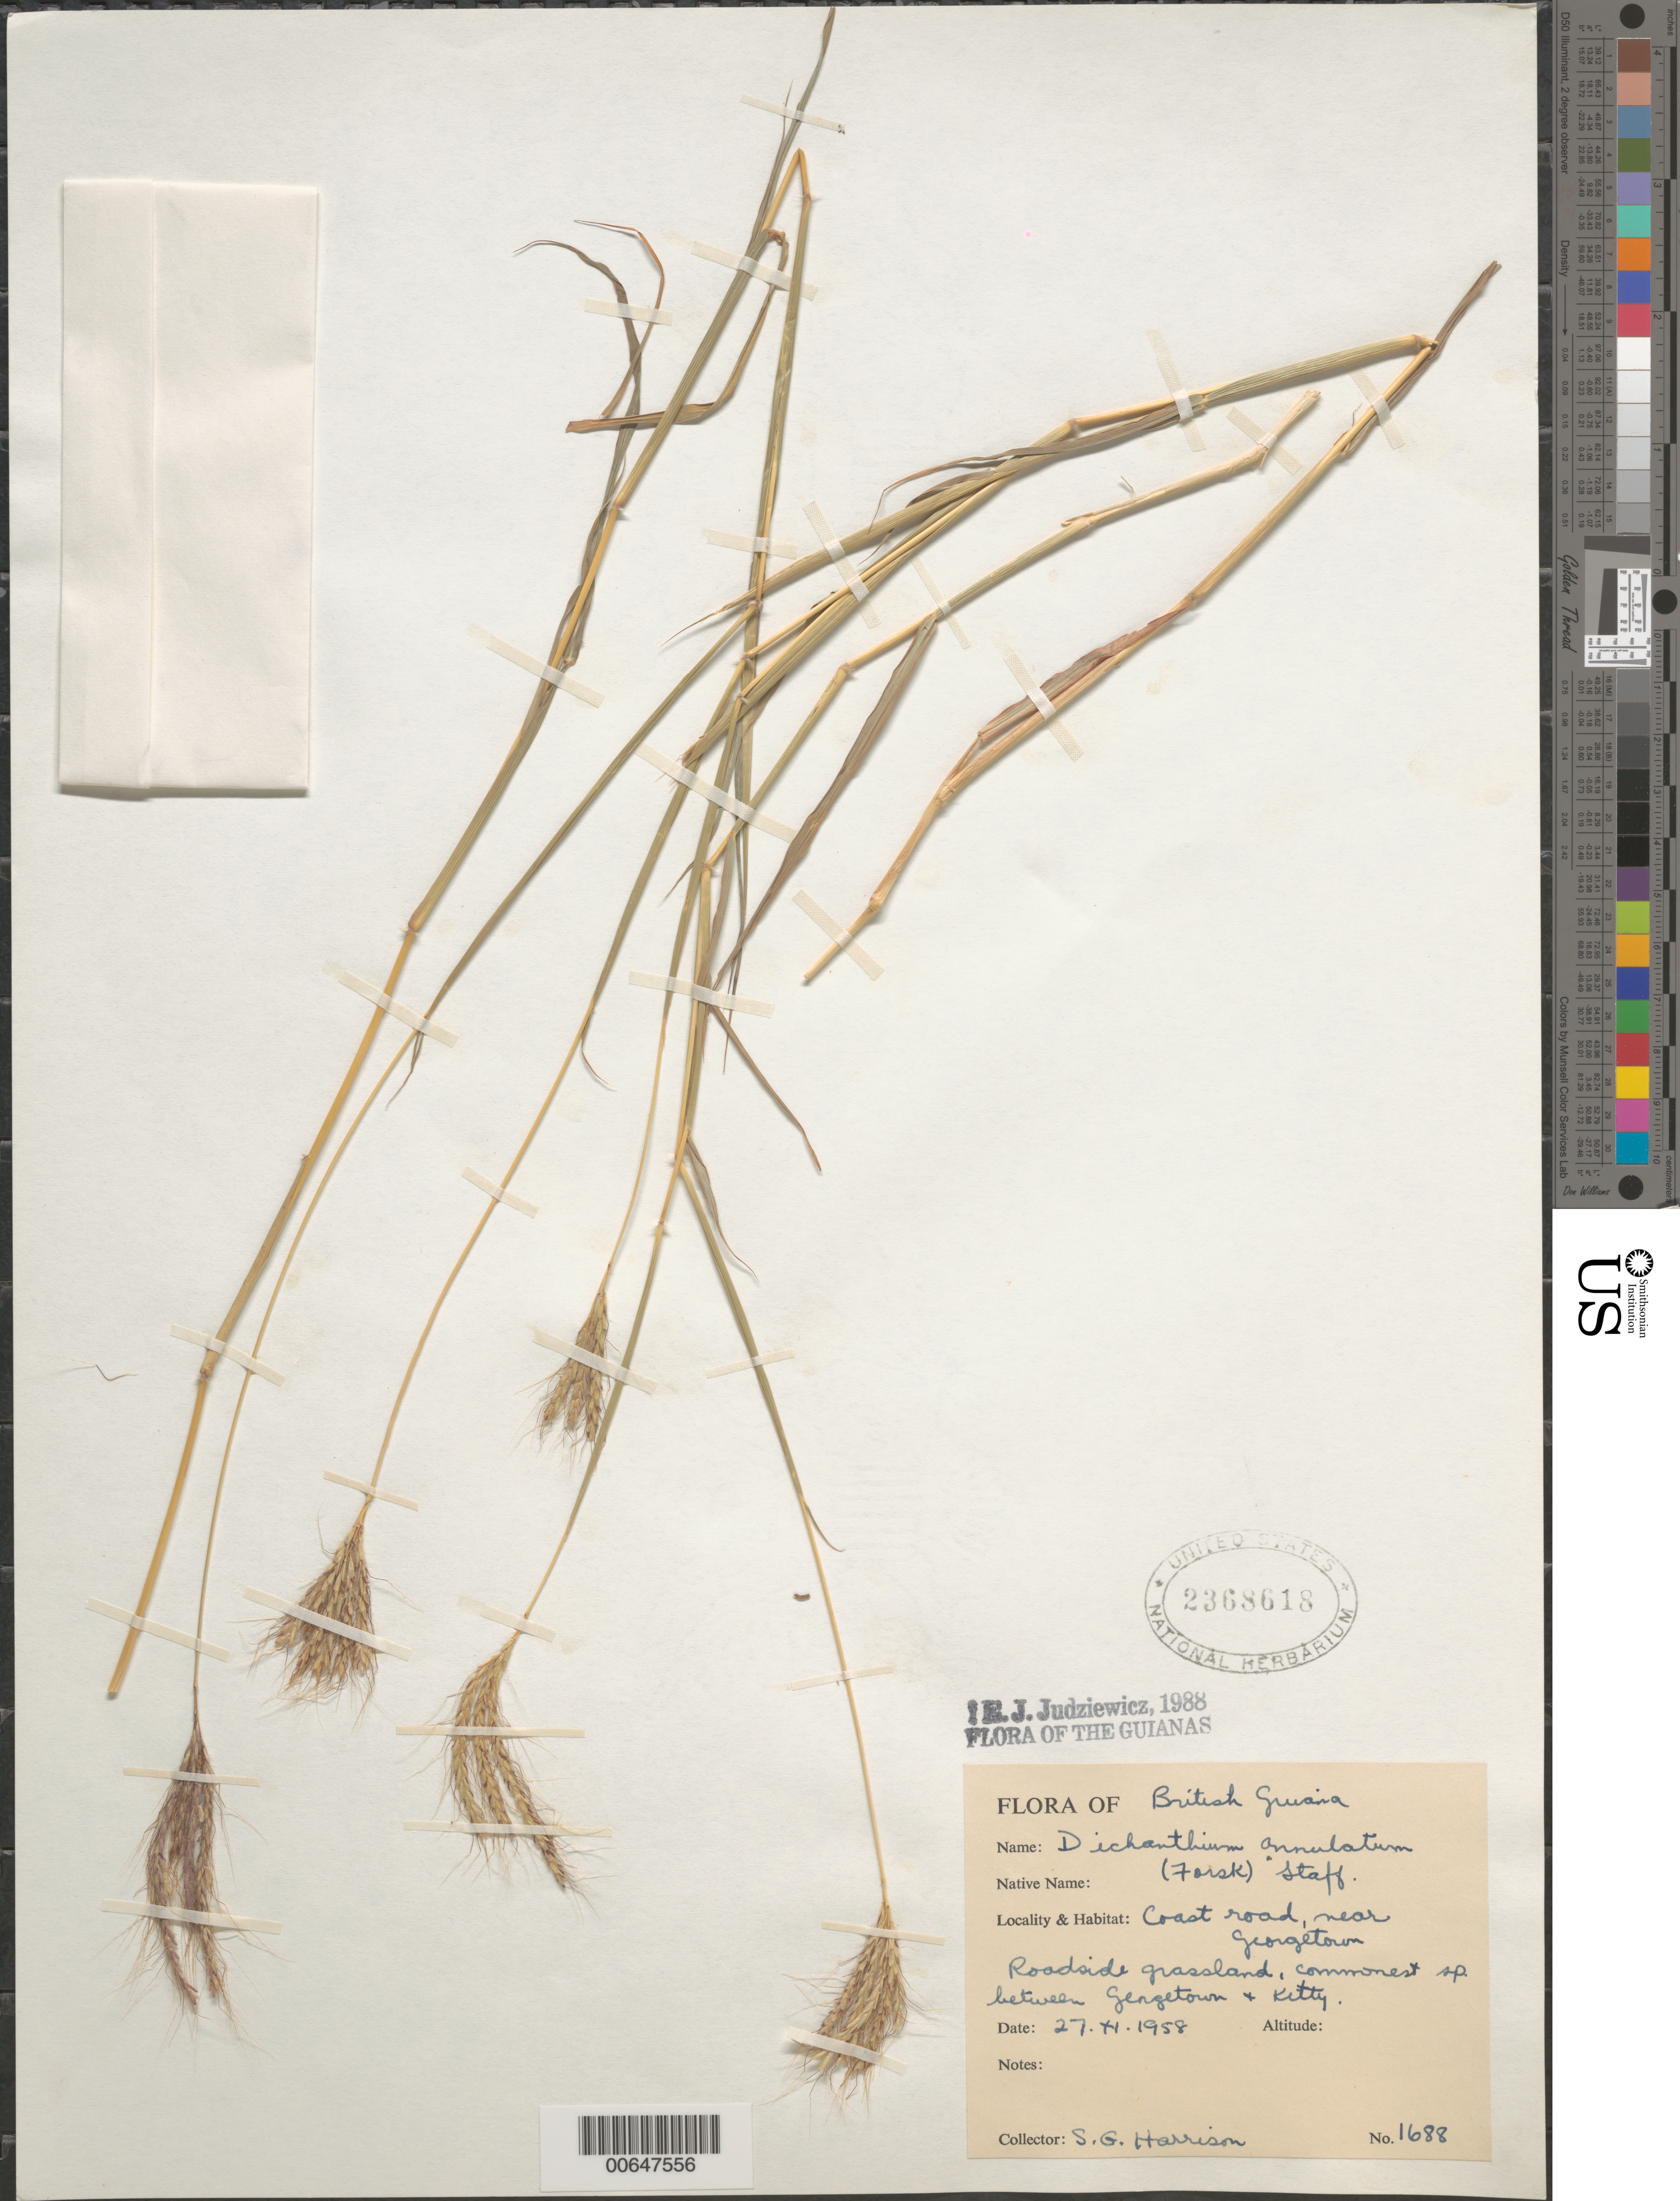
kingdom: Plantae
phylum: Tracheophyta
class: Liliopsida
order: Poales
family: Poaceae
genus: Dichanthium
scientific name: Dichanthium annulatum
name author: (Forssk.) Stapf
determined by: Judziewicz, E. J.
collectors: S. G. Harrison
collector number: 1688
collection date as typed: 27-Nov-58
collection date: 1958-11-27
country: Guyana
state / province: Demerara-Mahaica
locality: Georgetown, Coast Road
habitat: Roadside grassland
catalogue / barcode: US 2368618